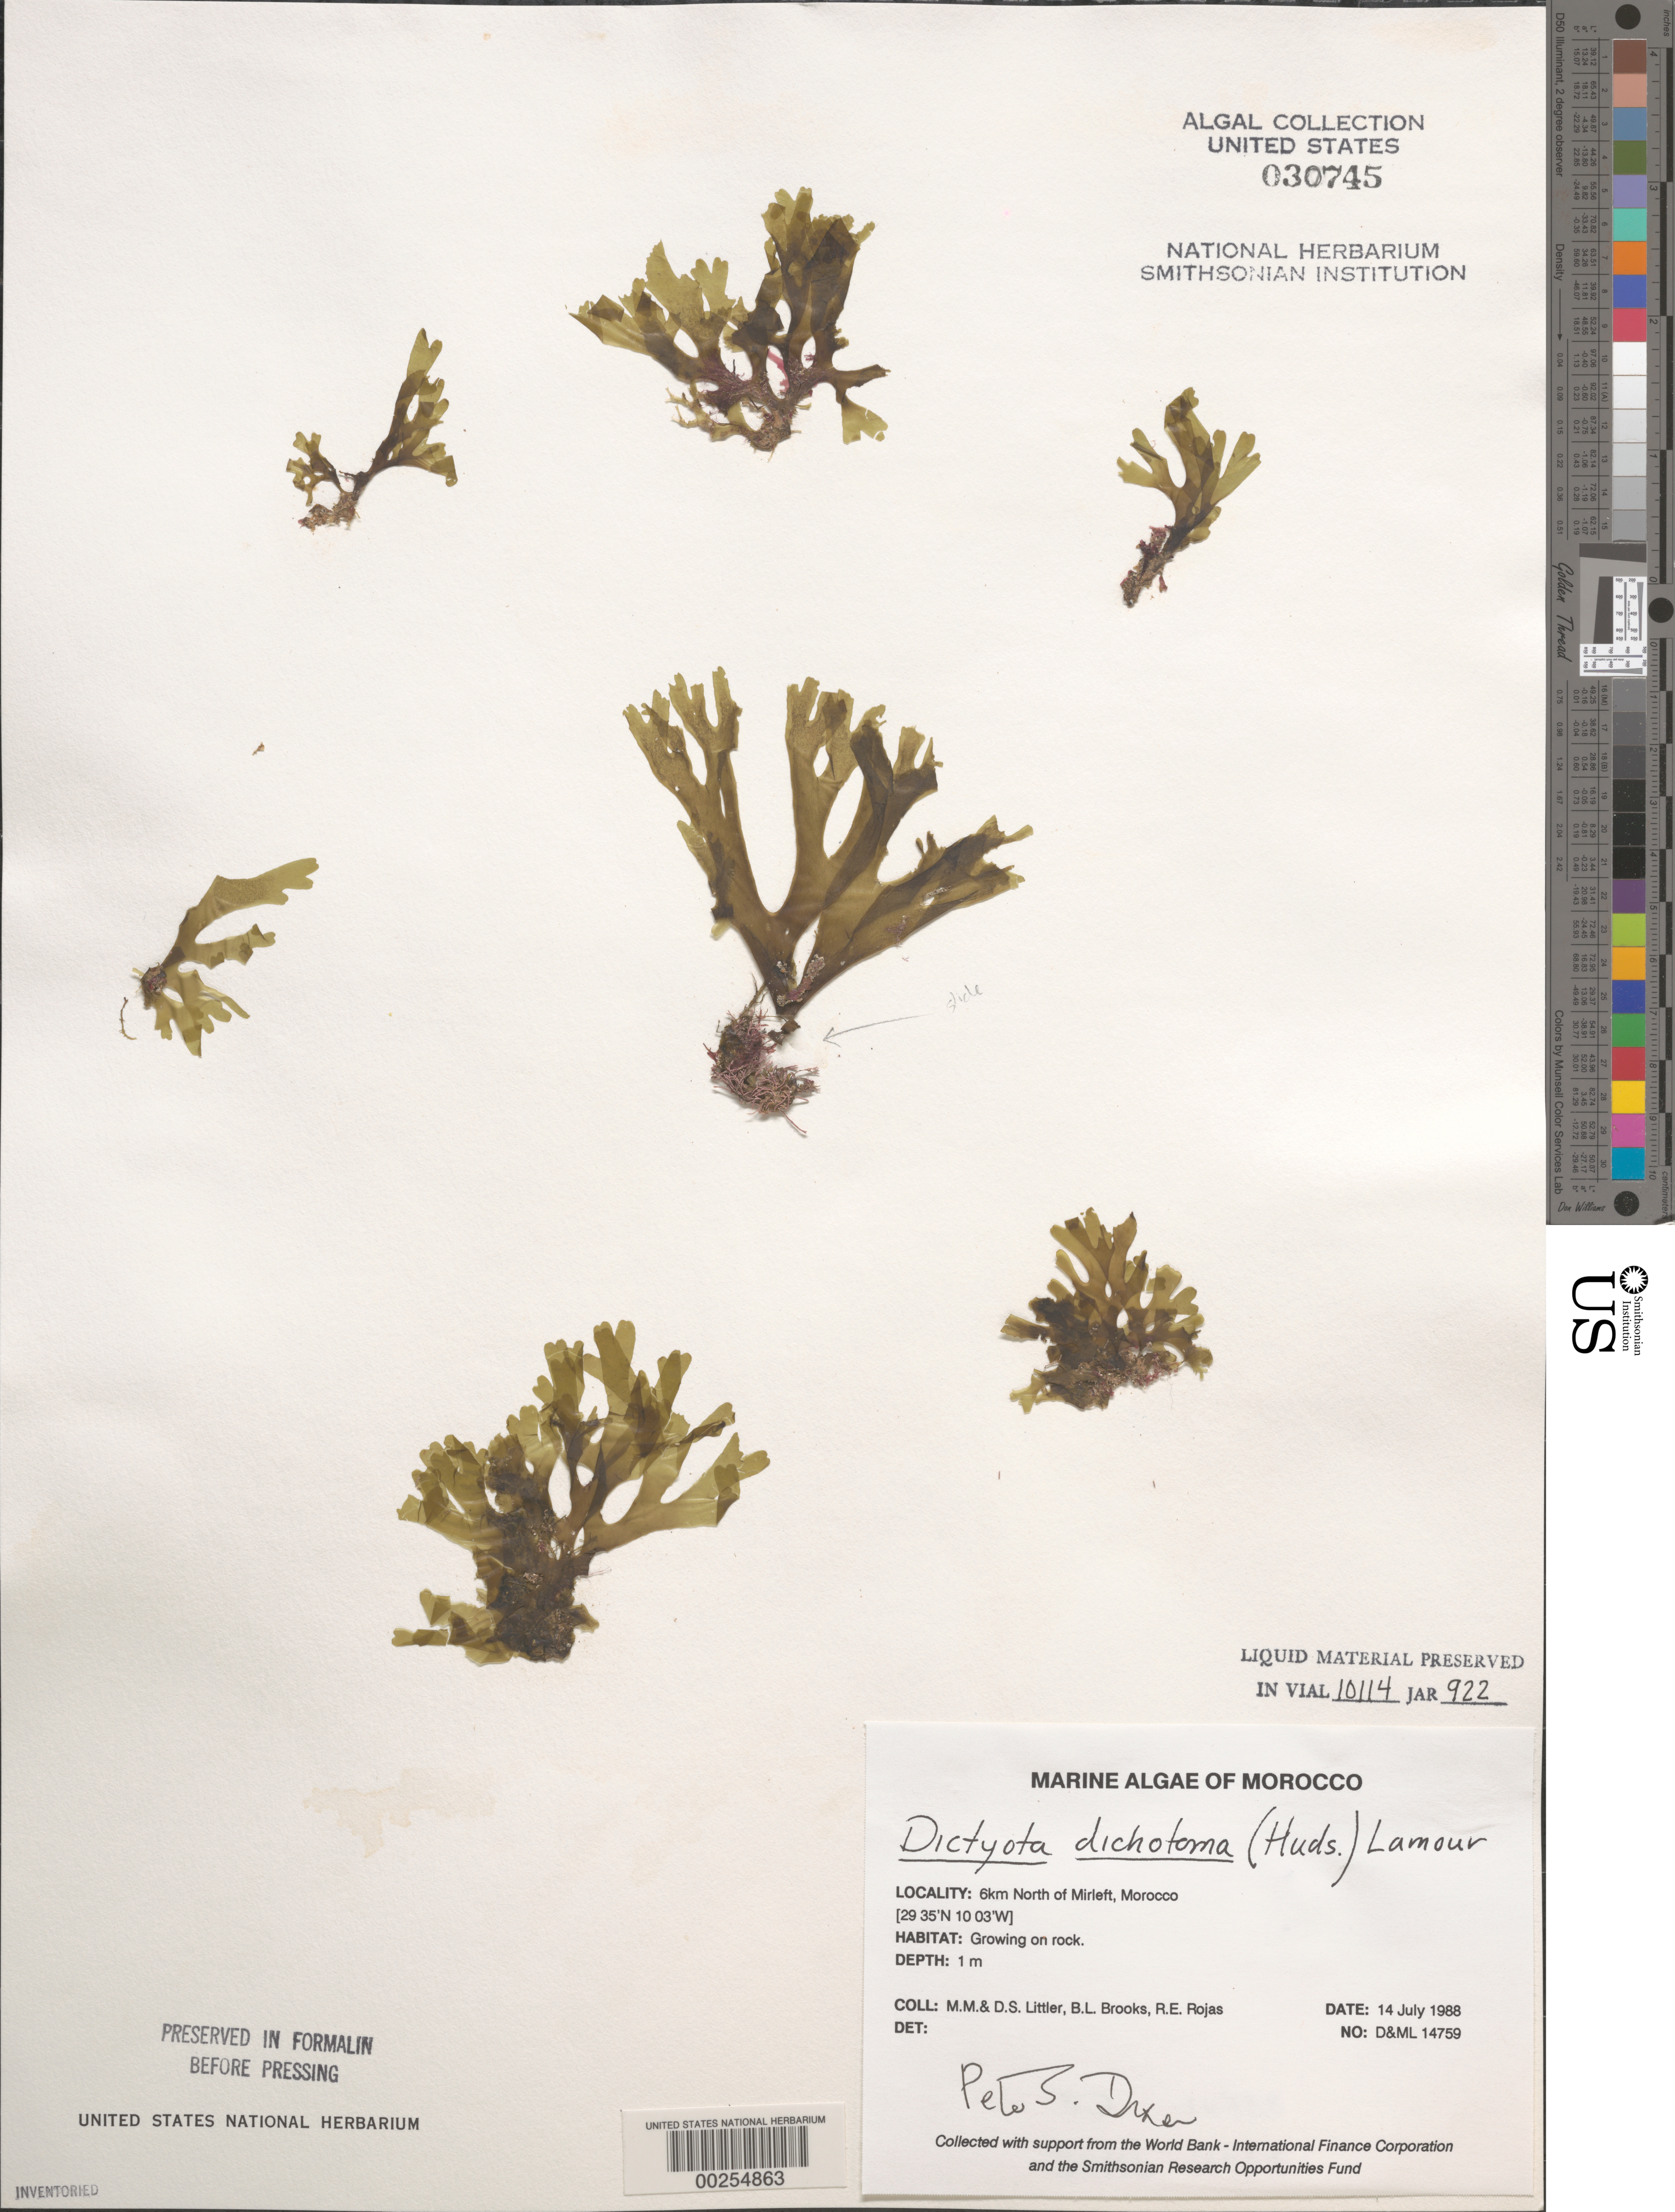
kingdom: Chromista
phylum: Ochrophyta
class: Phaeophyceae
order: Dictyotales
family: Dictyotaceae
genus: Dictyota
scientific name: Dictyota dichotoma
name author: (Huds.) J.V.Lamouroux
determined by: Dixon, P. S.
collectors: M. M. Littler, D. S. Littler, B. Brooks & R. Rojas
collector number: D&ML 14759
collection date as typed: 14 Jul 1988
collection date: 1988-07-14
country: Morocco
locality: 6 km north of Mirleft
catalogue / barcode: US 30745